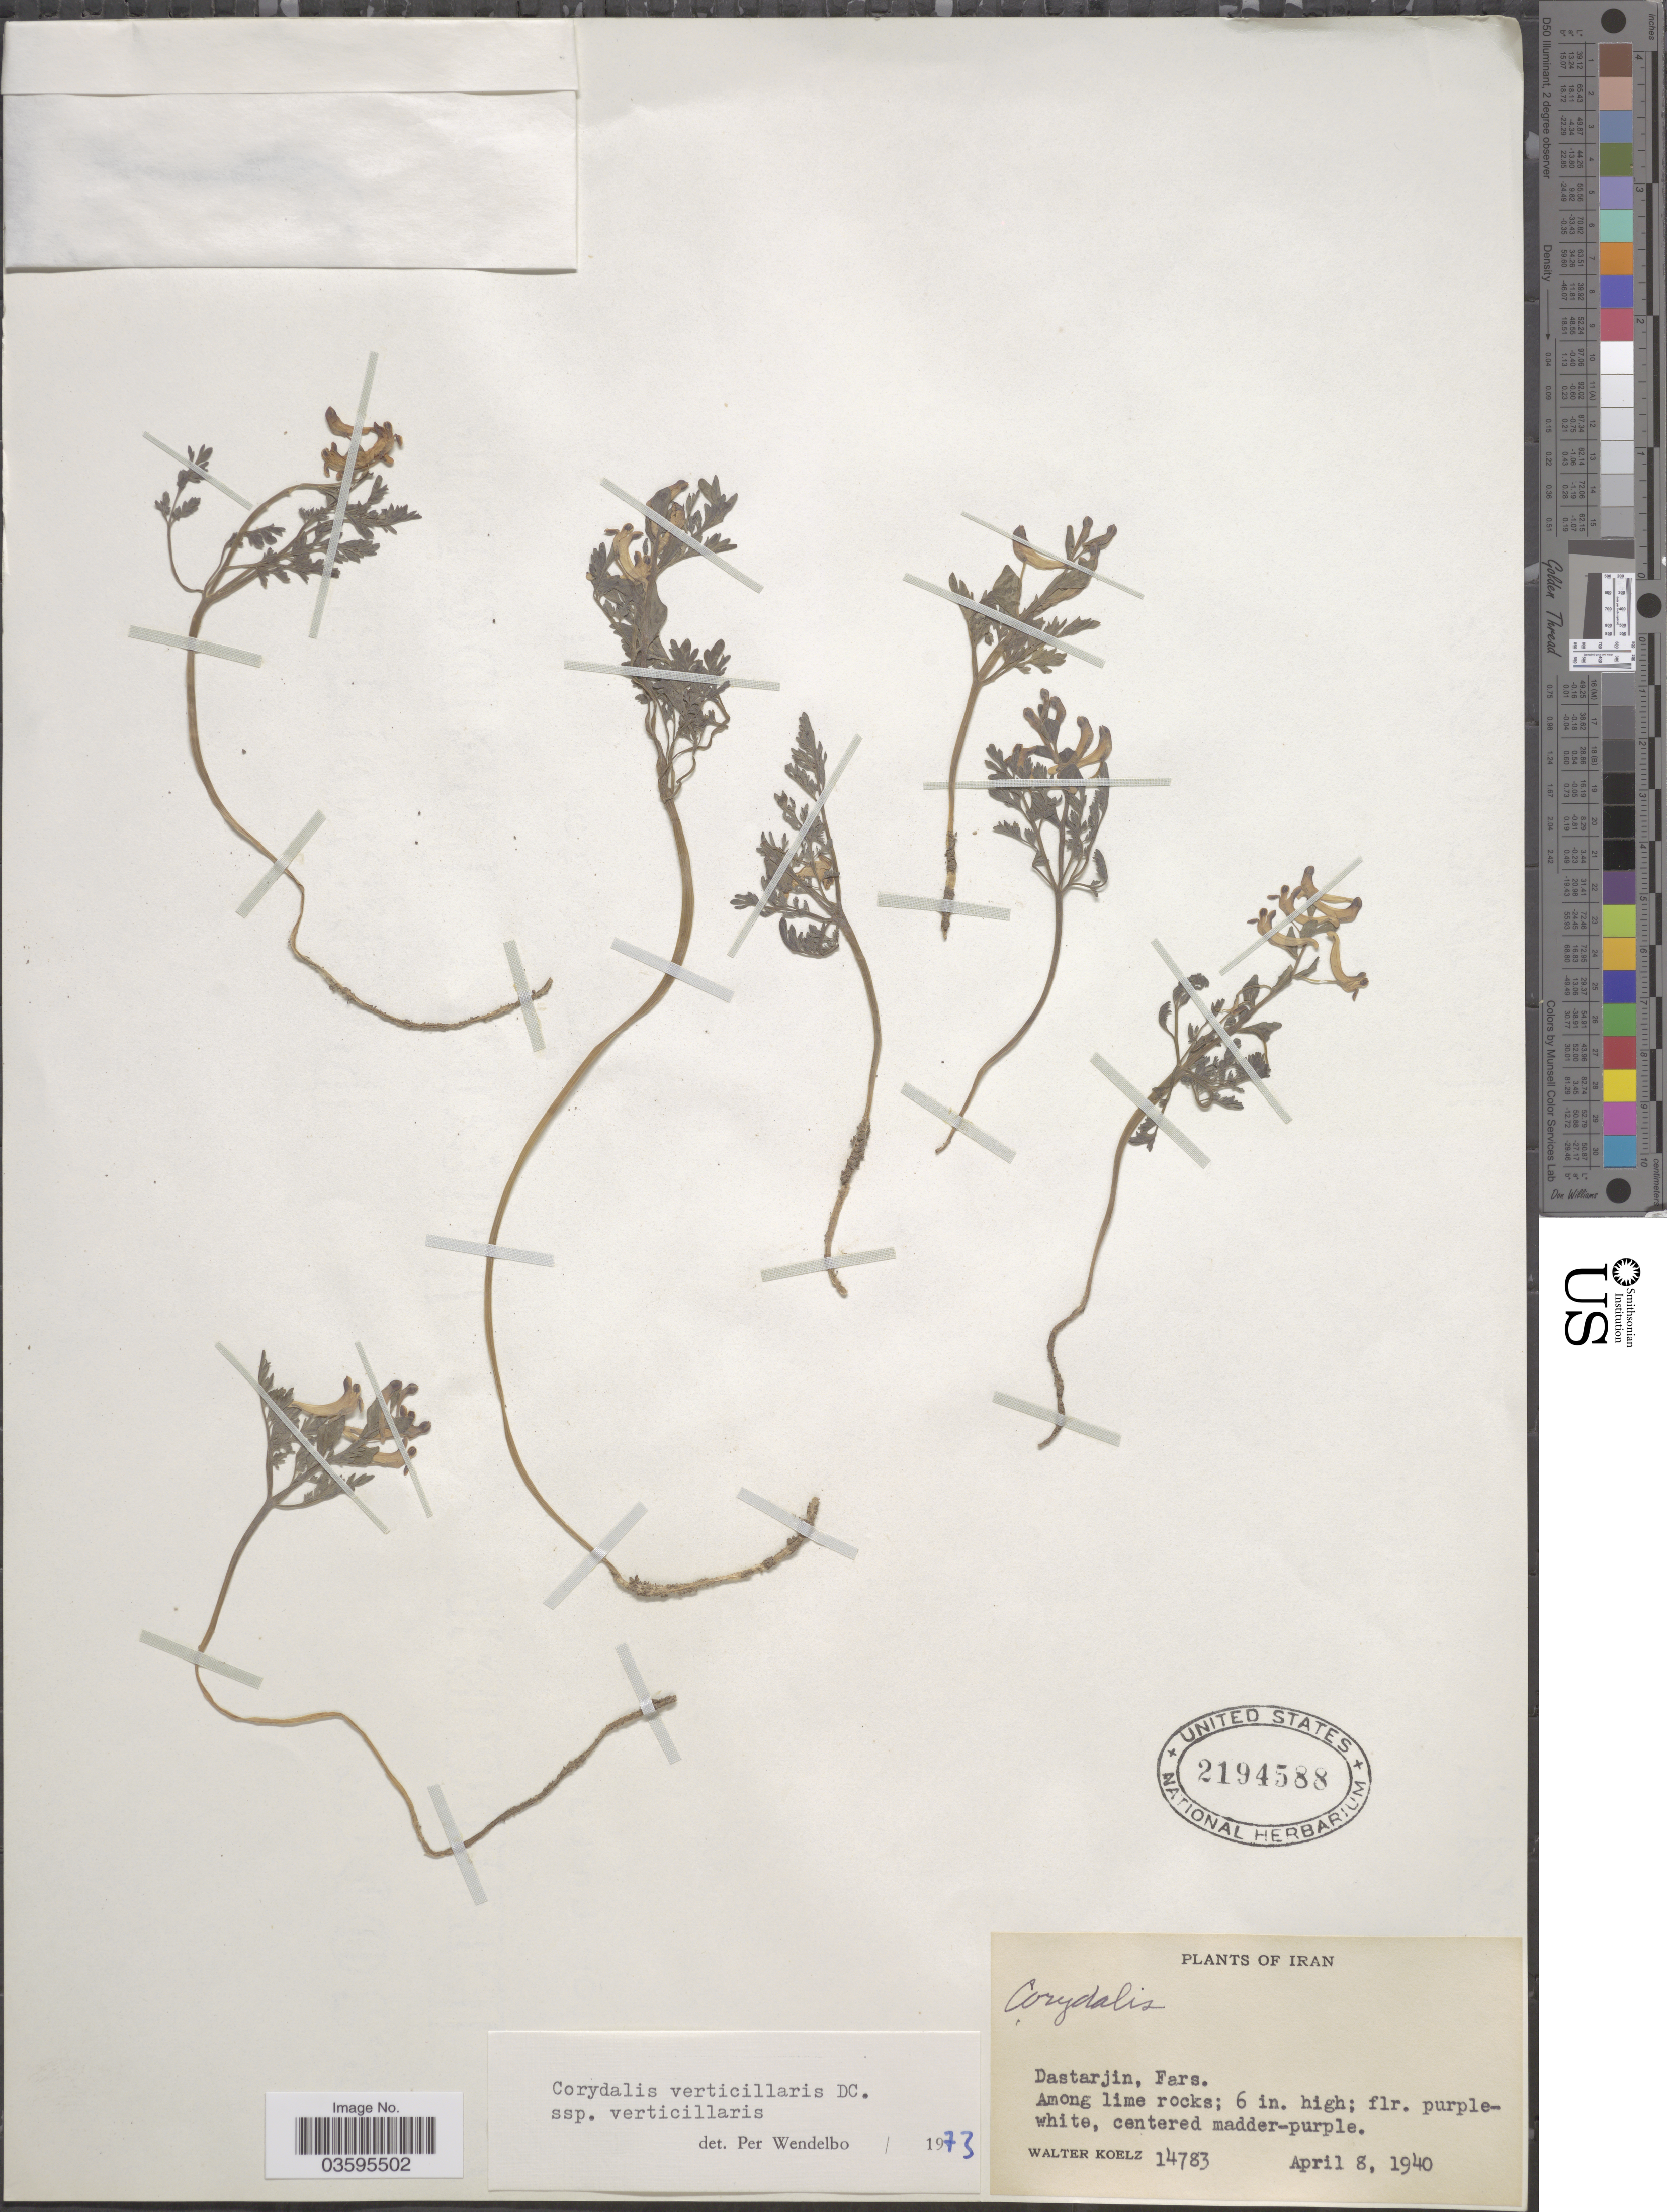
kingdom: Plantae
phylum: Tracheophyta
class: Magnoliopsida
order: Ranunculales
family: Papaveraceae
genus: Corydalis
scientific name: Corydalis verticillaris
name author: DC.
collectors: W. N. Koelz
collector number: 14783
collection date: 1940-04-08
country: Iran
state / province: Fars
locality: Dastarjin.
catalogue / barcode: US 2194588